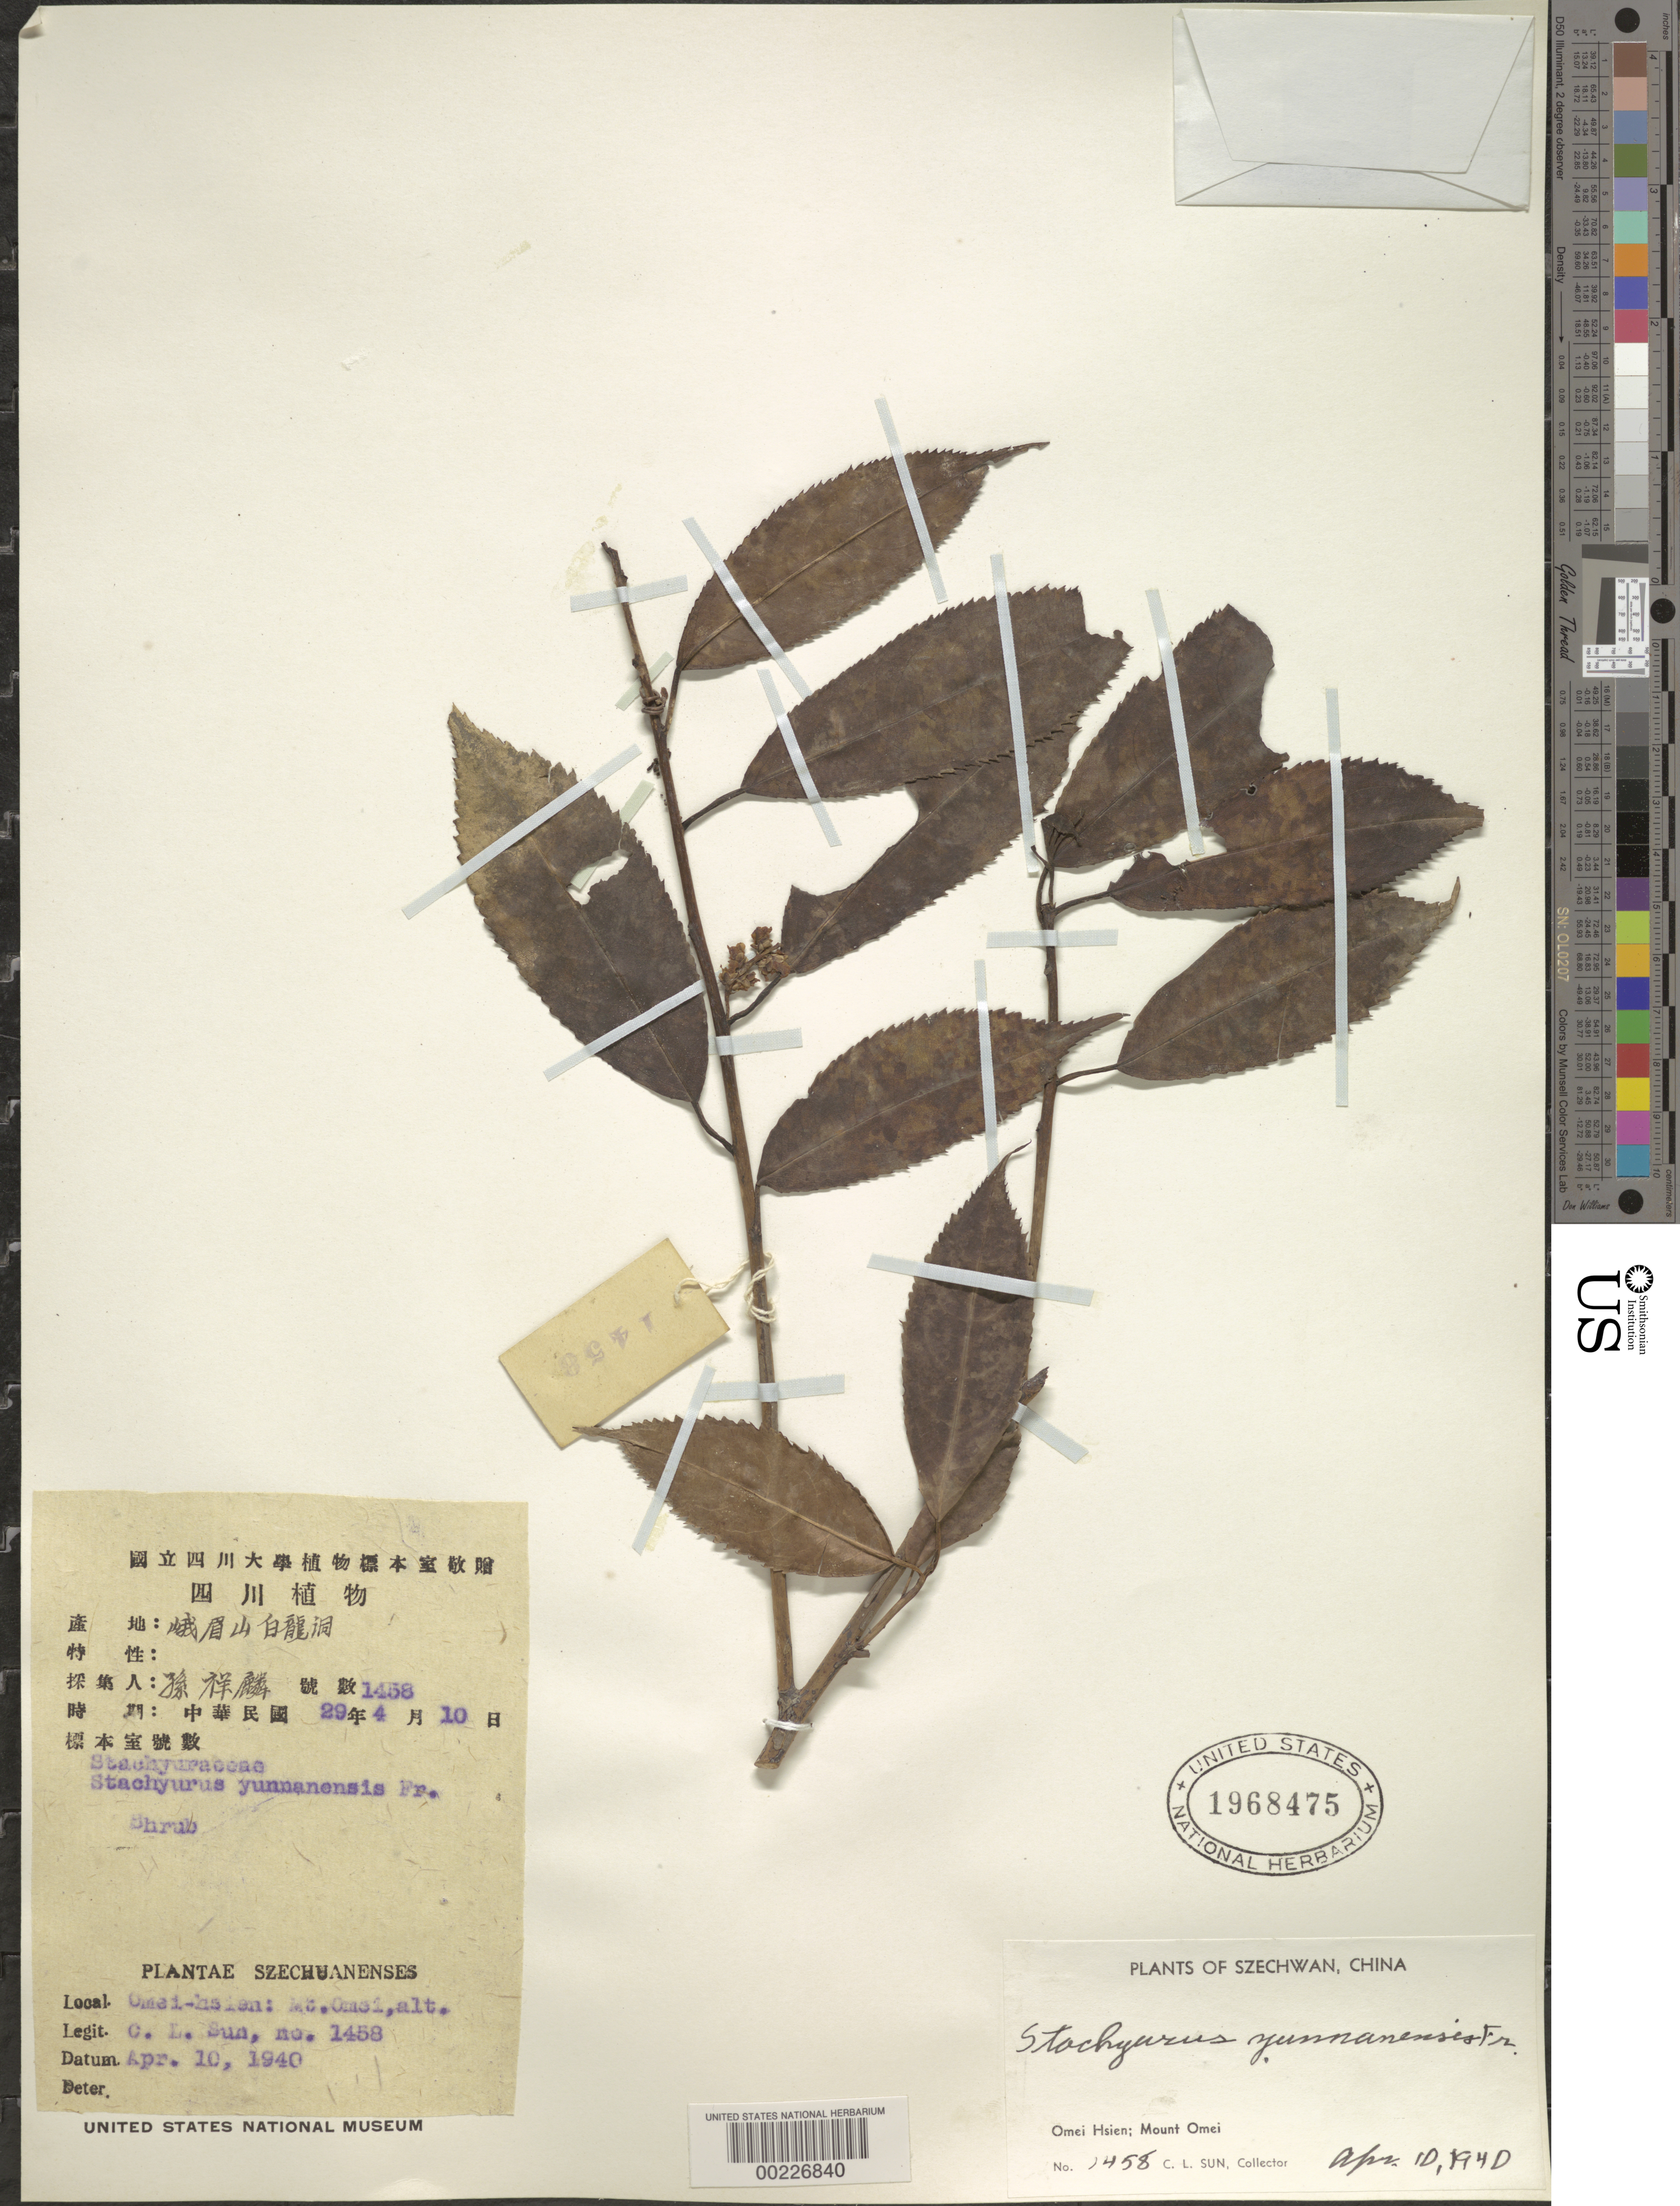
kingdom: Plantae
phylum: Tracheophyta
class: Magnoliopsida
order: Crossosomatales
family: Stachyuraceae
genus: Stachyurus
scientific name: Stachyurus yunnanensis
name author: Franch.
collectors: C. Sun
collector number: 1458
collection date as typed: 10 Apr 1940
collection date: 1940-04-10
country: China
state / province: Sichuan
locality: Omei hsien; mount omei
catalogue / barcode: US 1968475